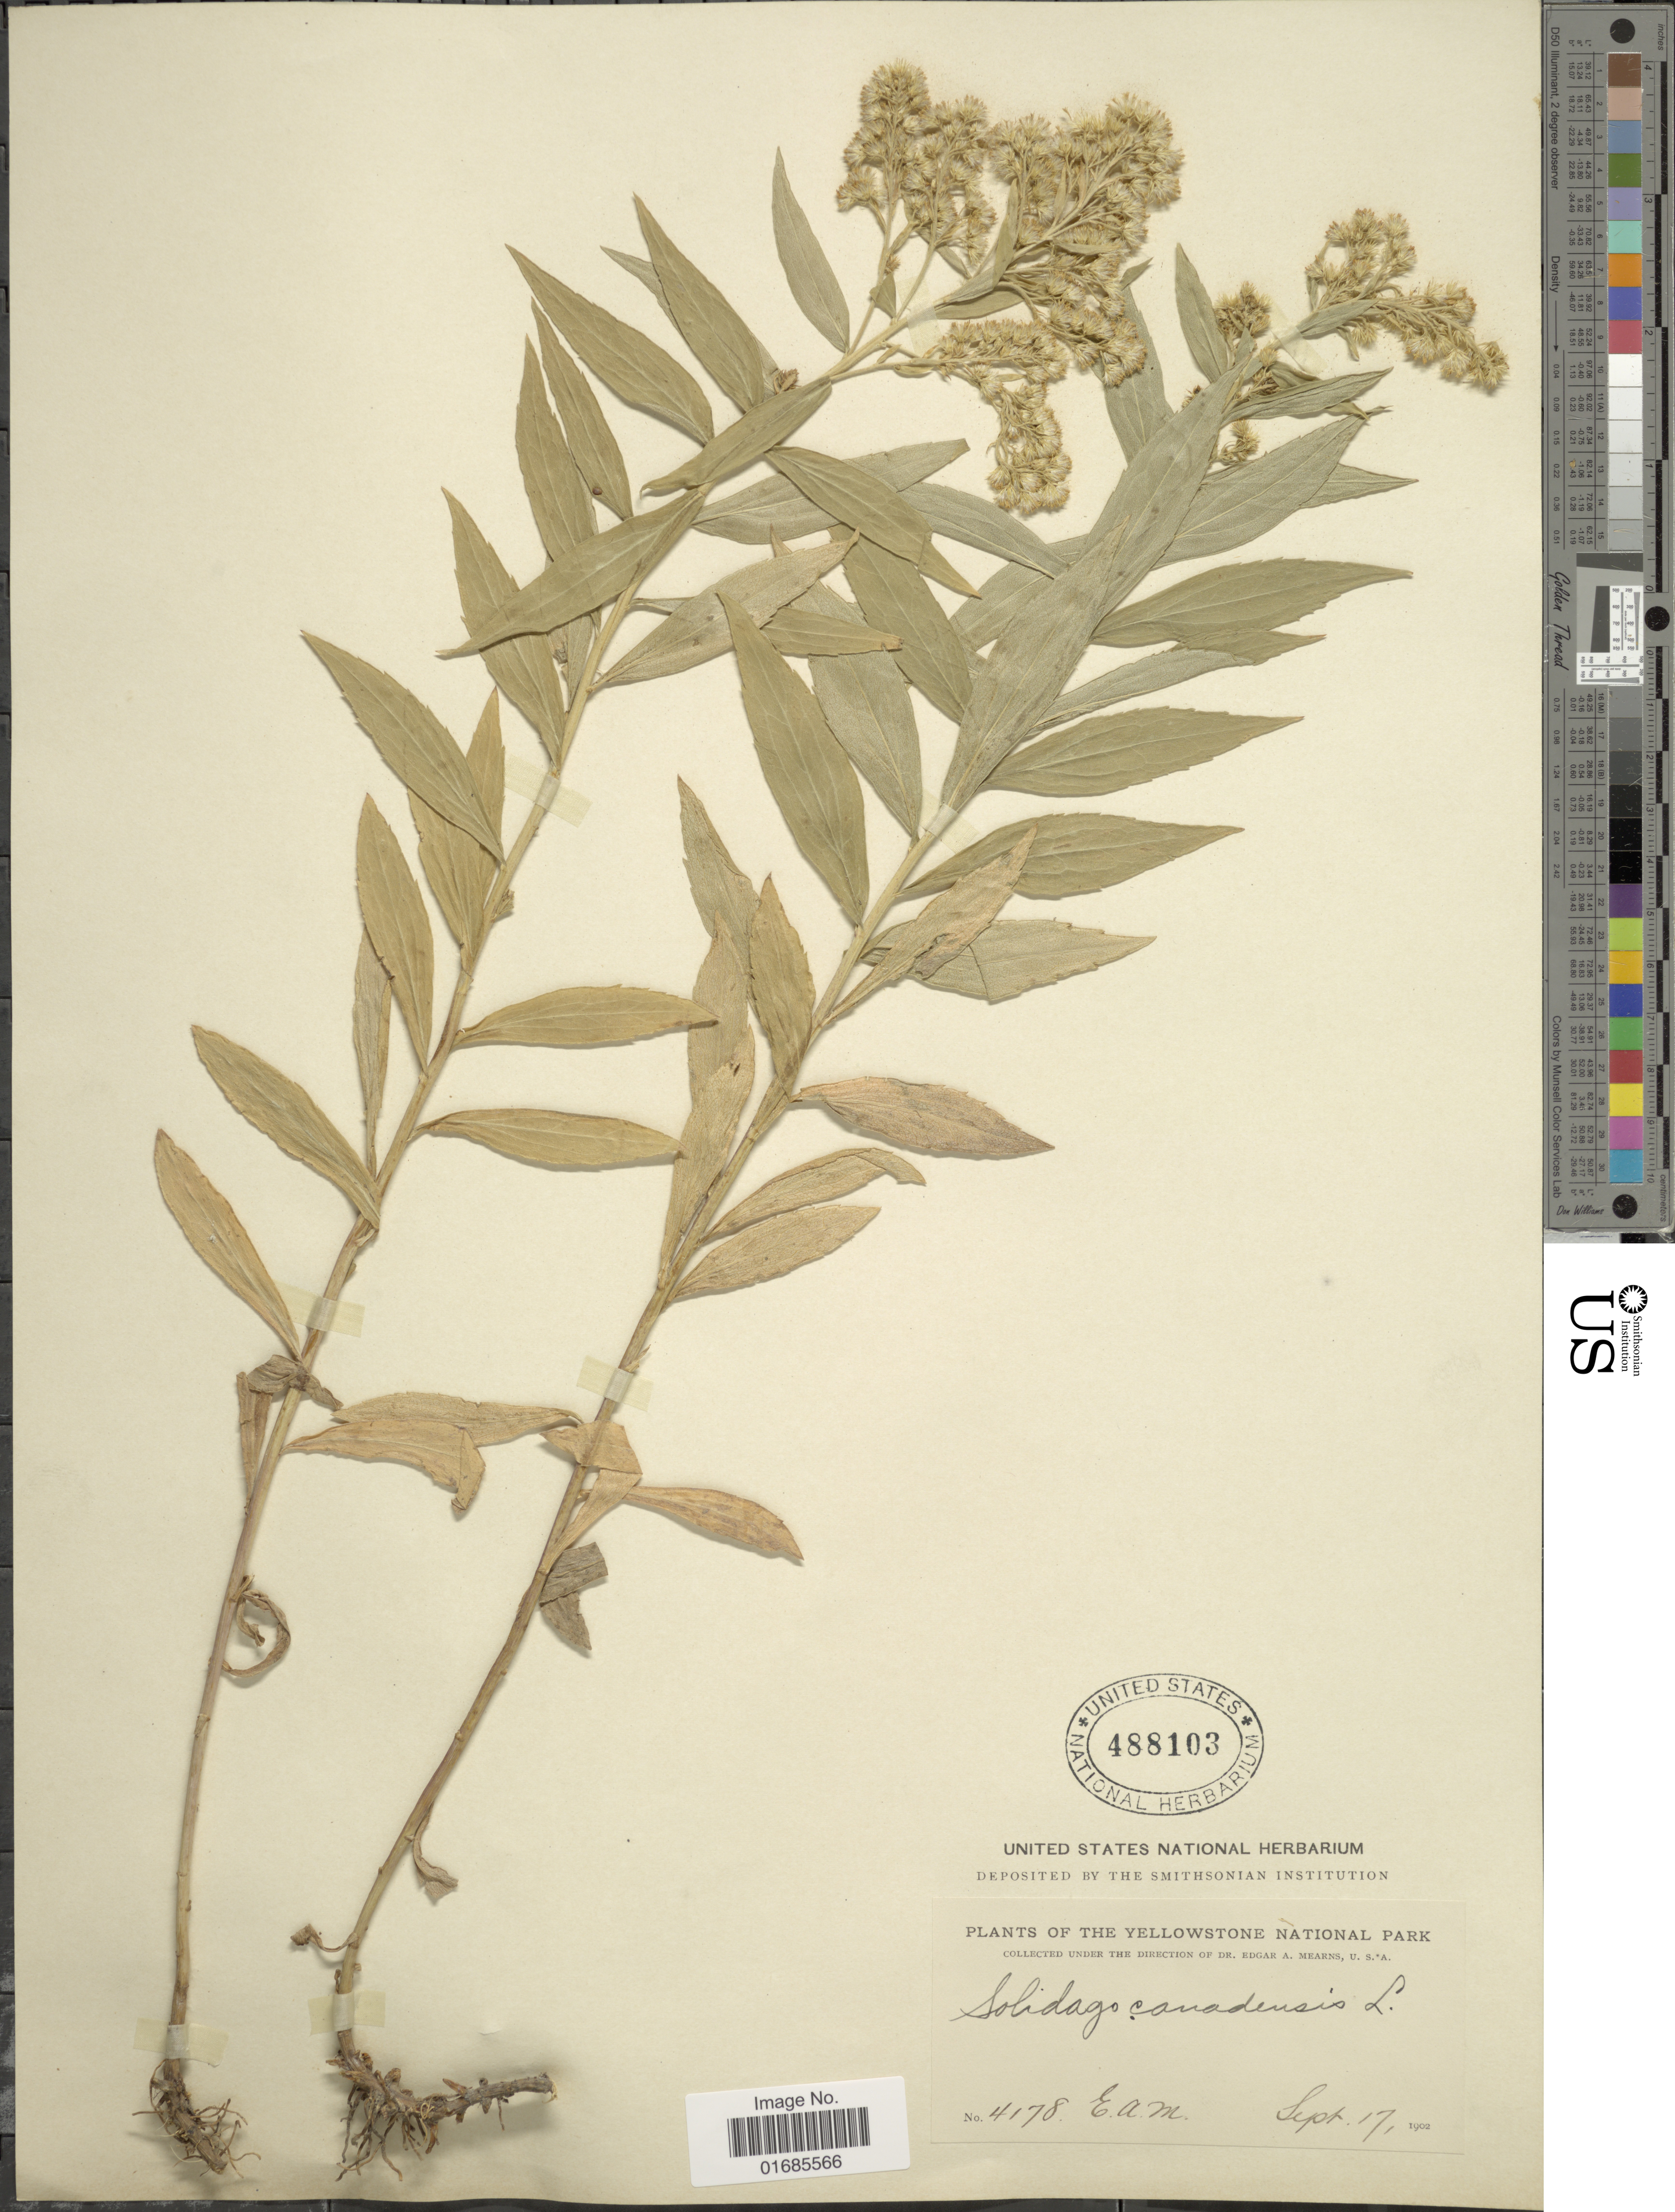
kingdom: Plantae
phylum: Tracheophyta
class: Magnoliopsida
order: Asterales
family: Asteraceae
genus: Solidago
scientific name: Solidago canadensis var. salebrosa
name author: (Piper) M.E. Jones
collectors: E. A. Mearns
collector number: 4178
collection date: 1902-09-17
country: United States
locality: Yellowstone National Park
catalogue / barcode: US 488103